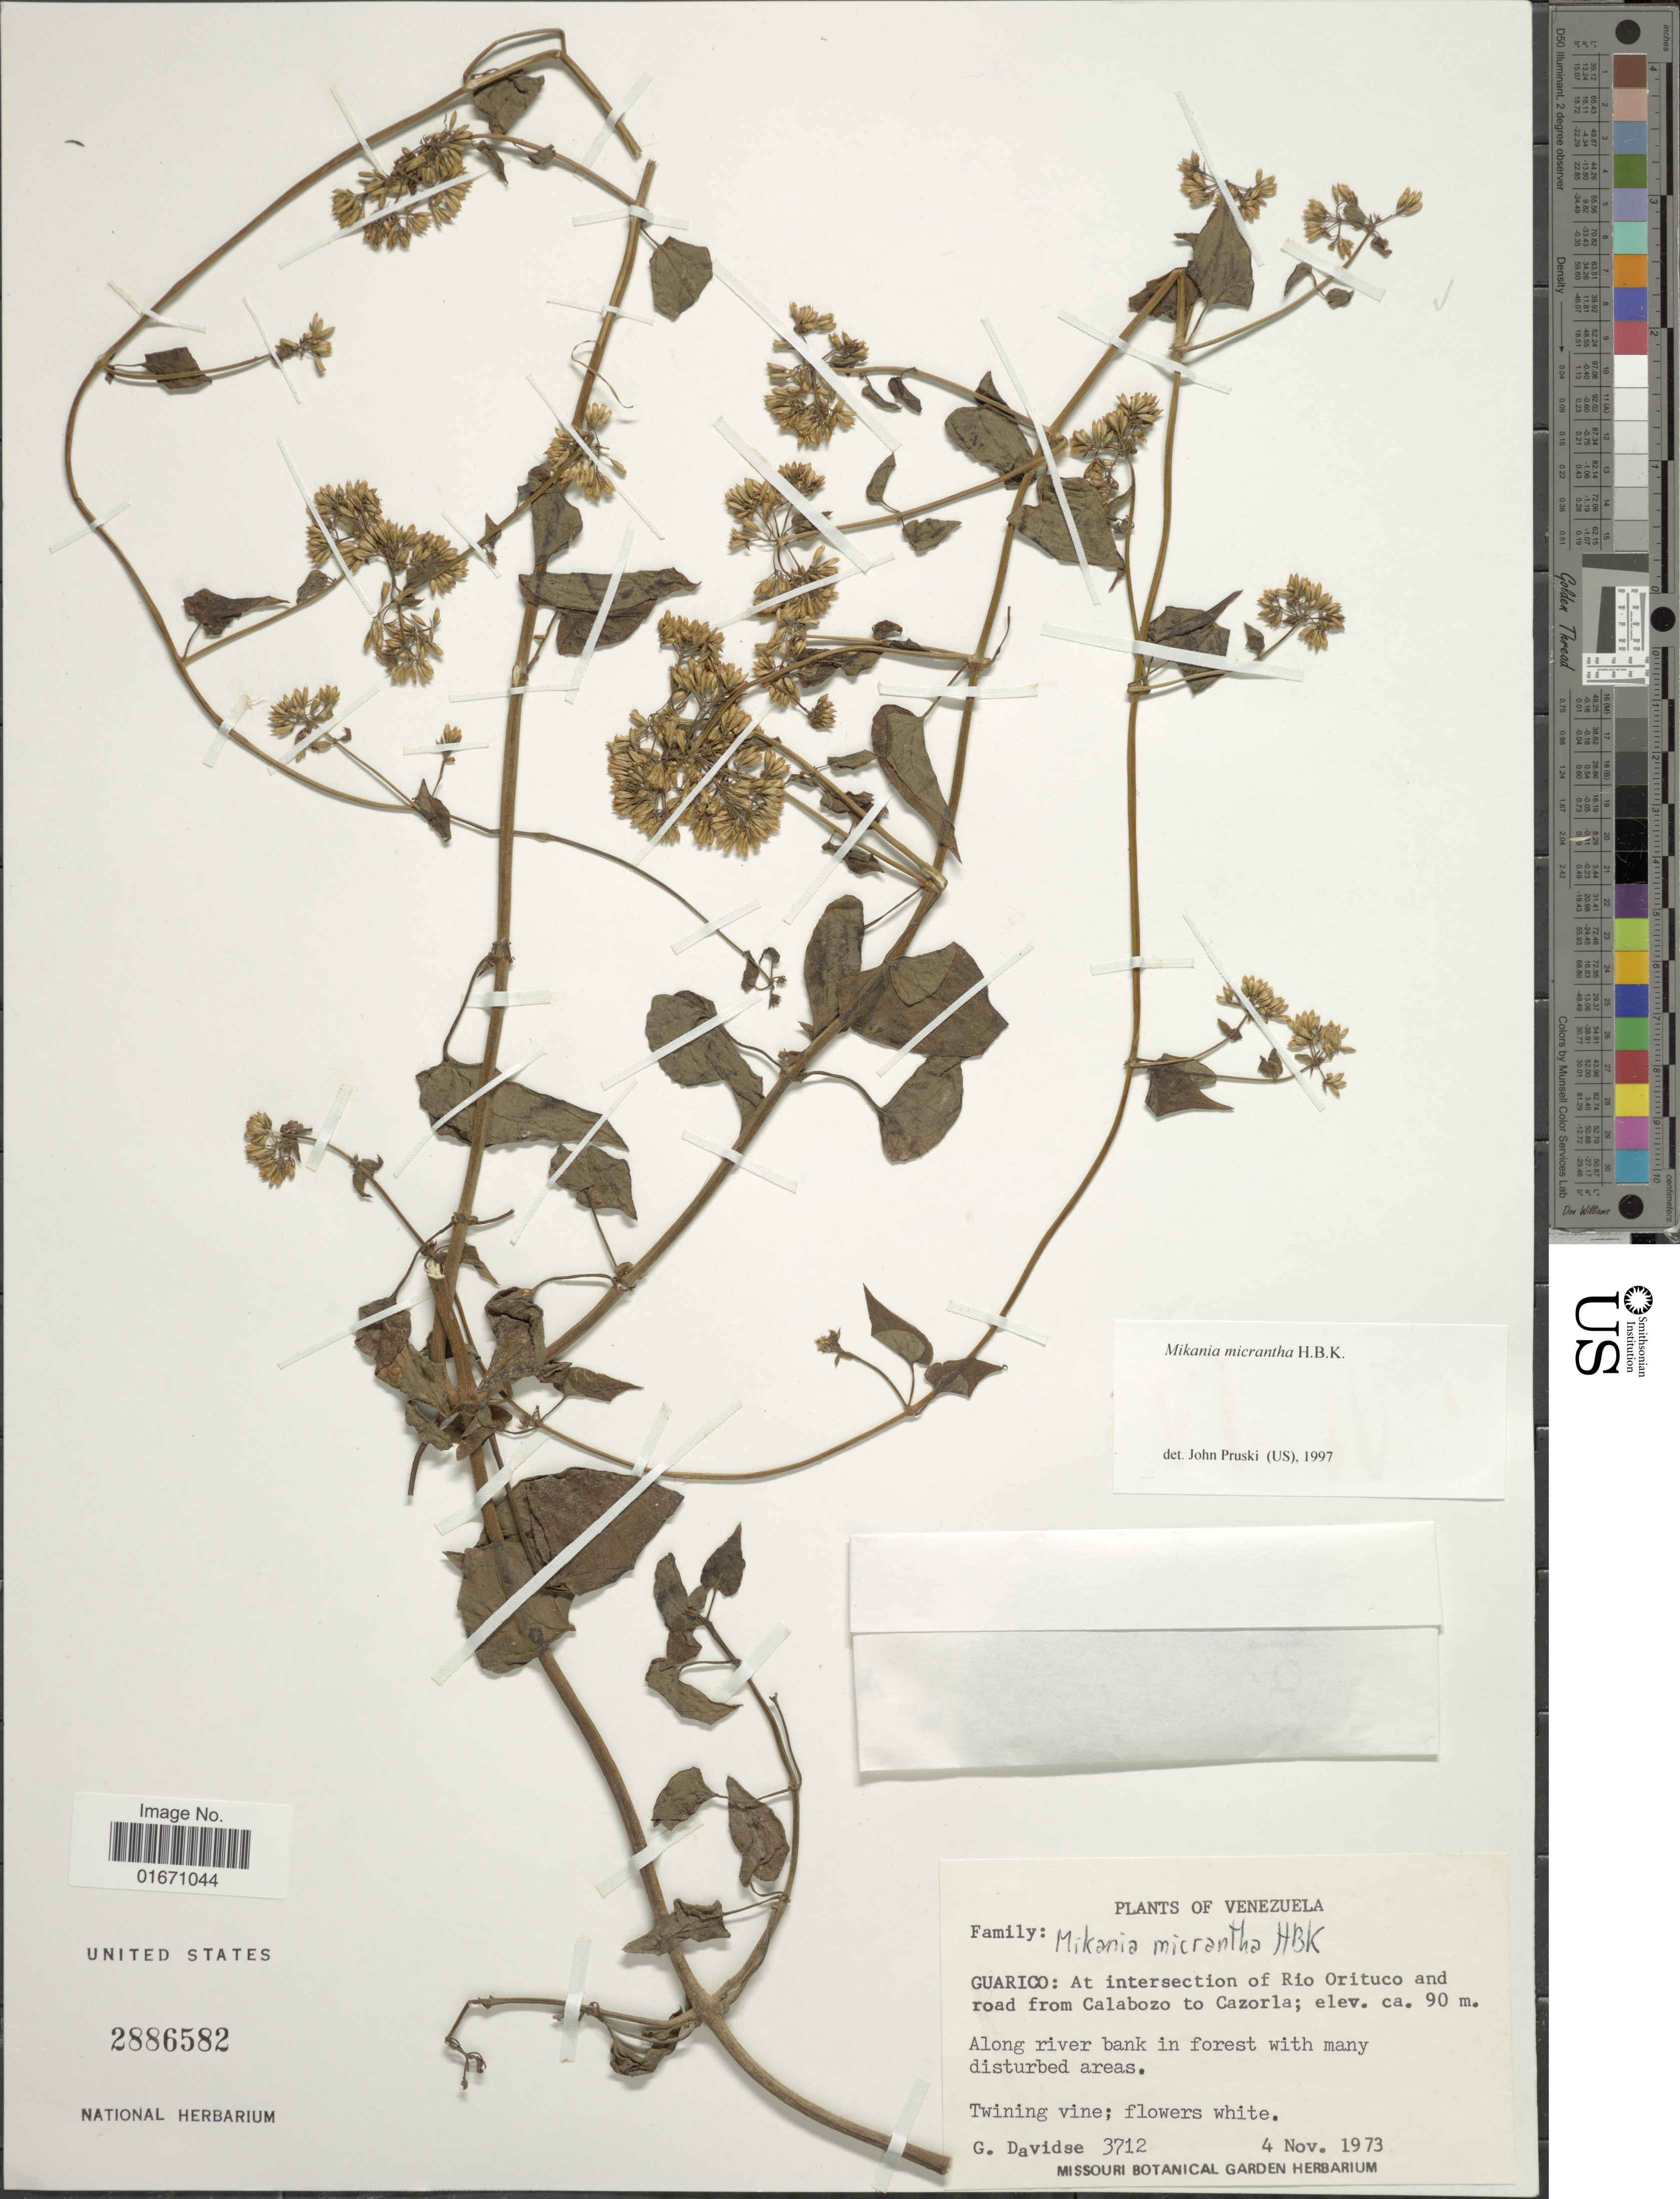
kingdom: Plantae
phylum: Tracheophyta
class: Magnoliopsida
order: Asterales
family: Asteraceae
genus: Mikania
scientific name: Mikania micrantha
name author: Kunth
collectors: G. Davidse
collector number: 3712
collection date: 1973-11-04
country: Venezuela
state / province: Guárico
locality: At intersection of Rio Orituco and road from Galabozo to Cazola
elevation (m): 90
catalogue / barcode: US 2886582